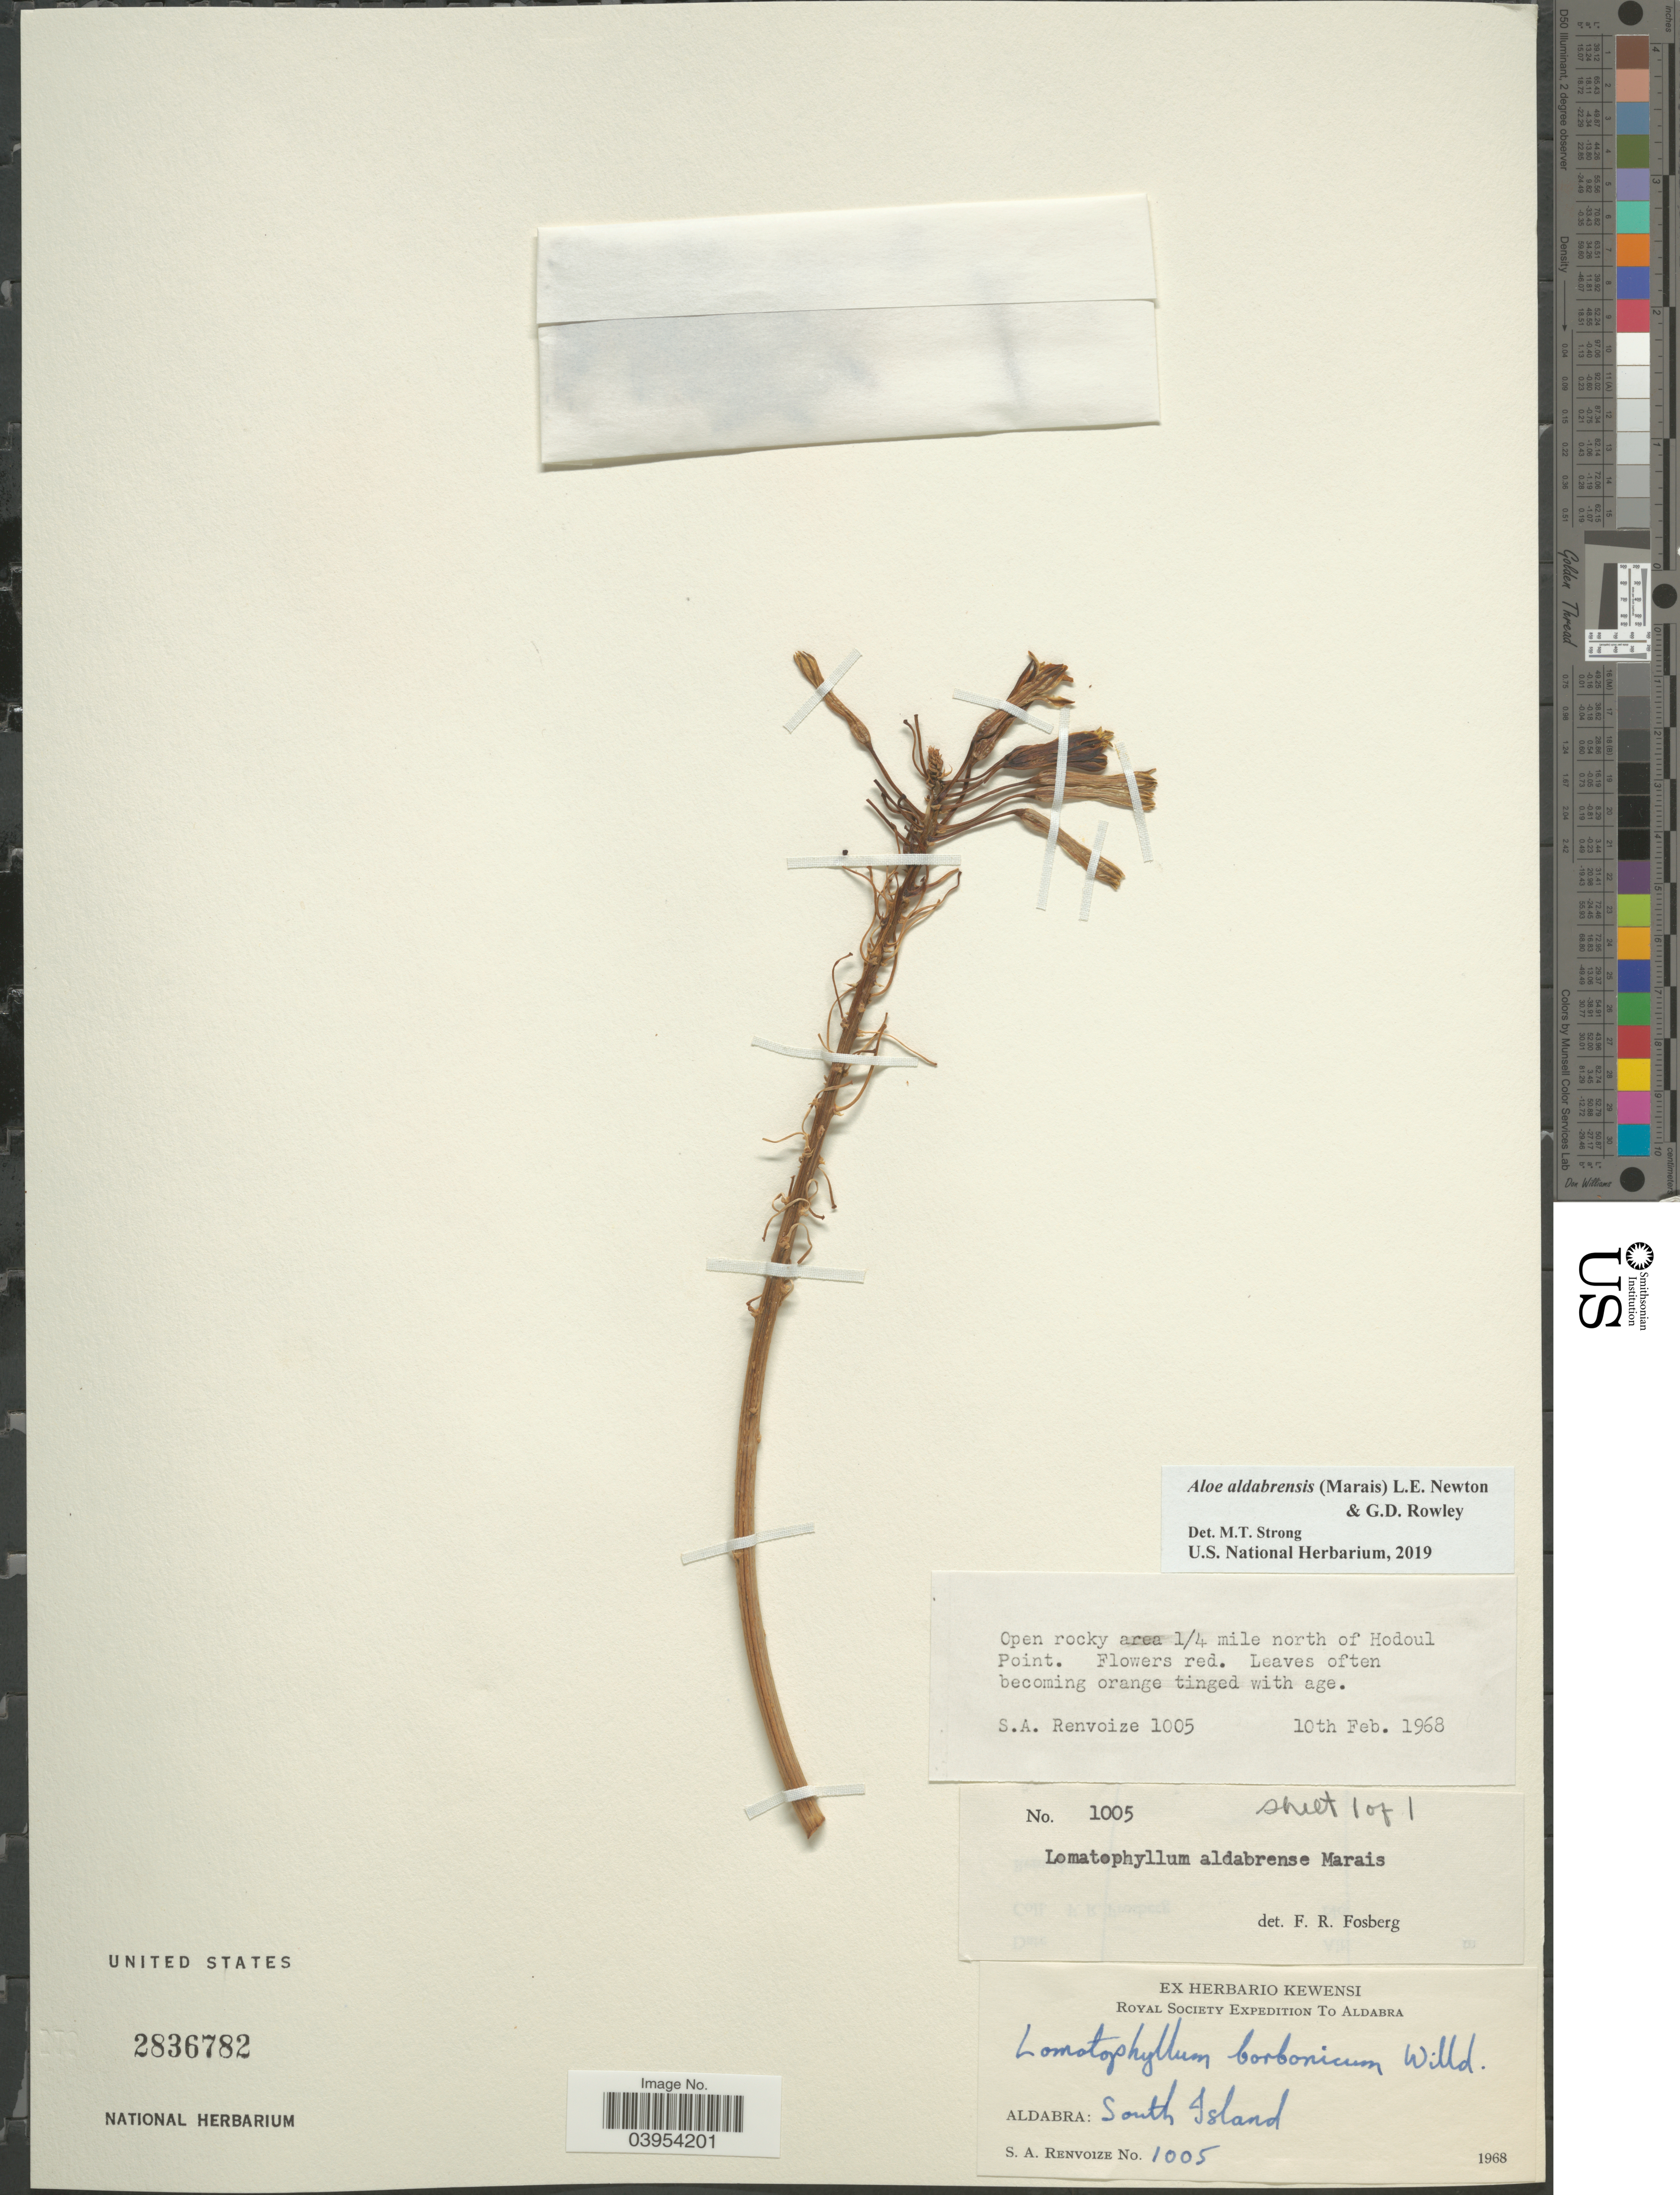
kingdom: Plantae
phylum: Tracheophyta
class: Liliopsida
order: Asparagales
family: Asphodelaceae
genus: Aloe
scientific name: Aloe aldabrensis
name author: (Marais) L. E. Newton & G.D. Rowley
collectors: S. A. Renvoize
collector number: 1005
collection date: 1968-02-10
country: Seychelles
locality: Aldabra. Aldabra: South Island. Open rocky area 1/4 mile north of Hodoul Point.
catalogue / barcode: US 2836782